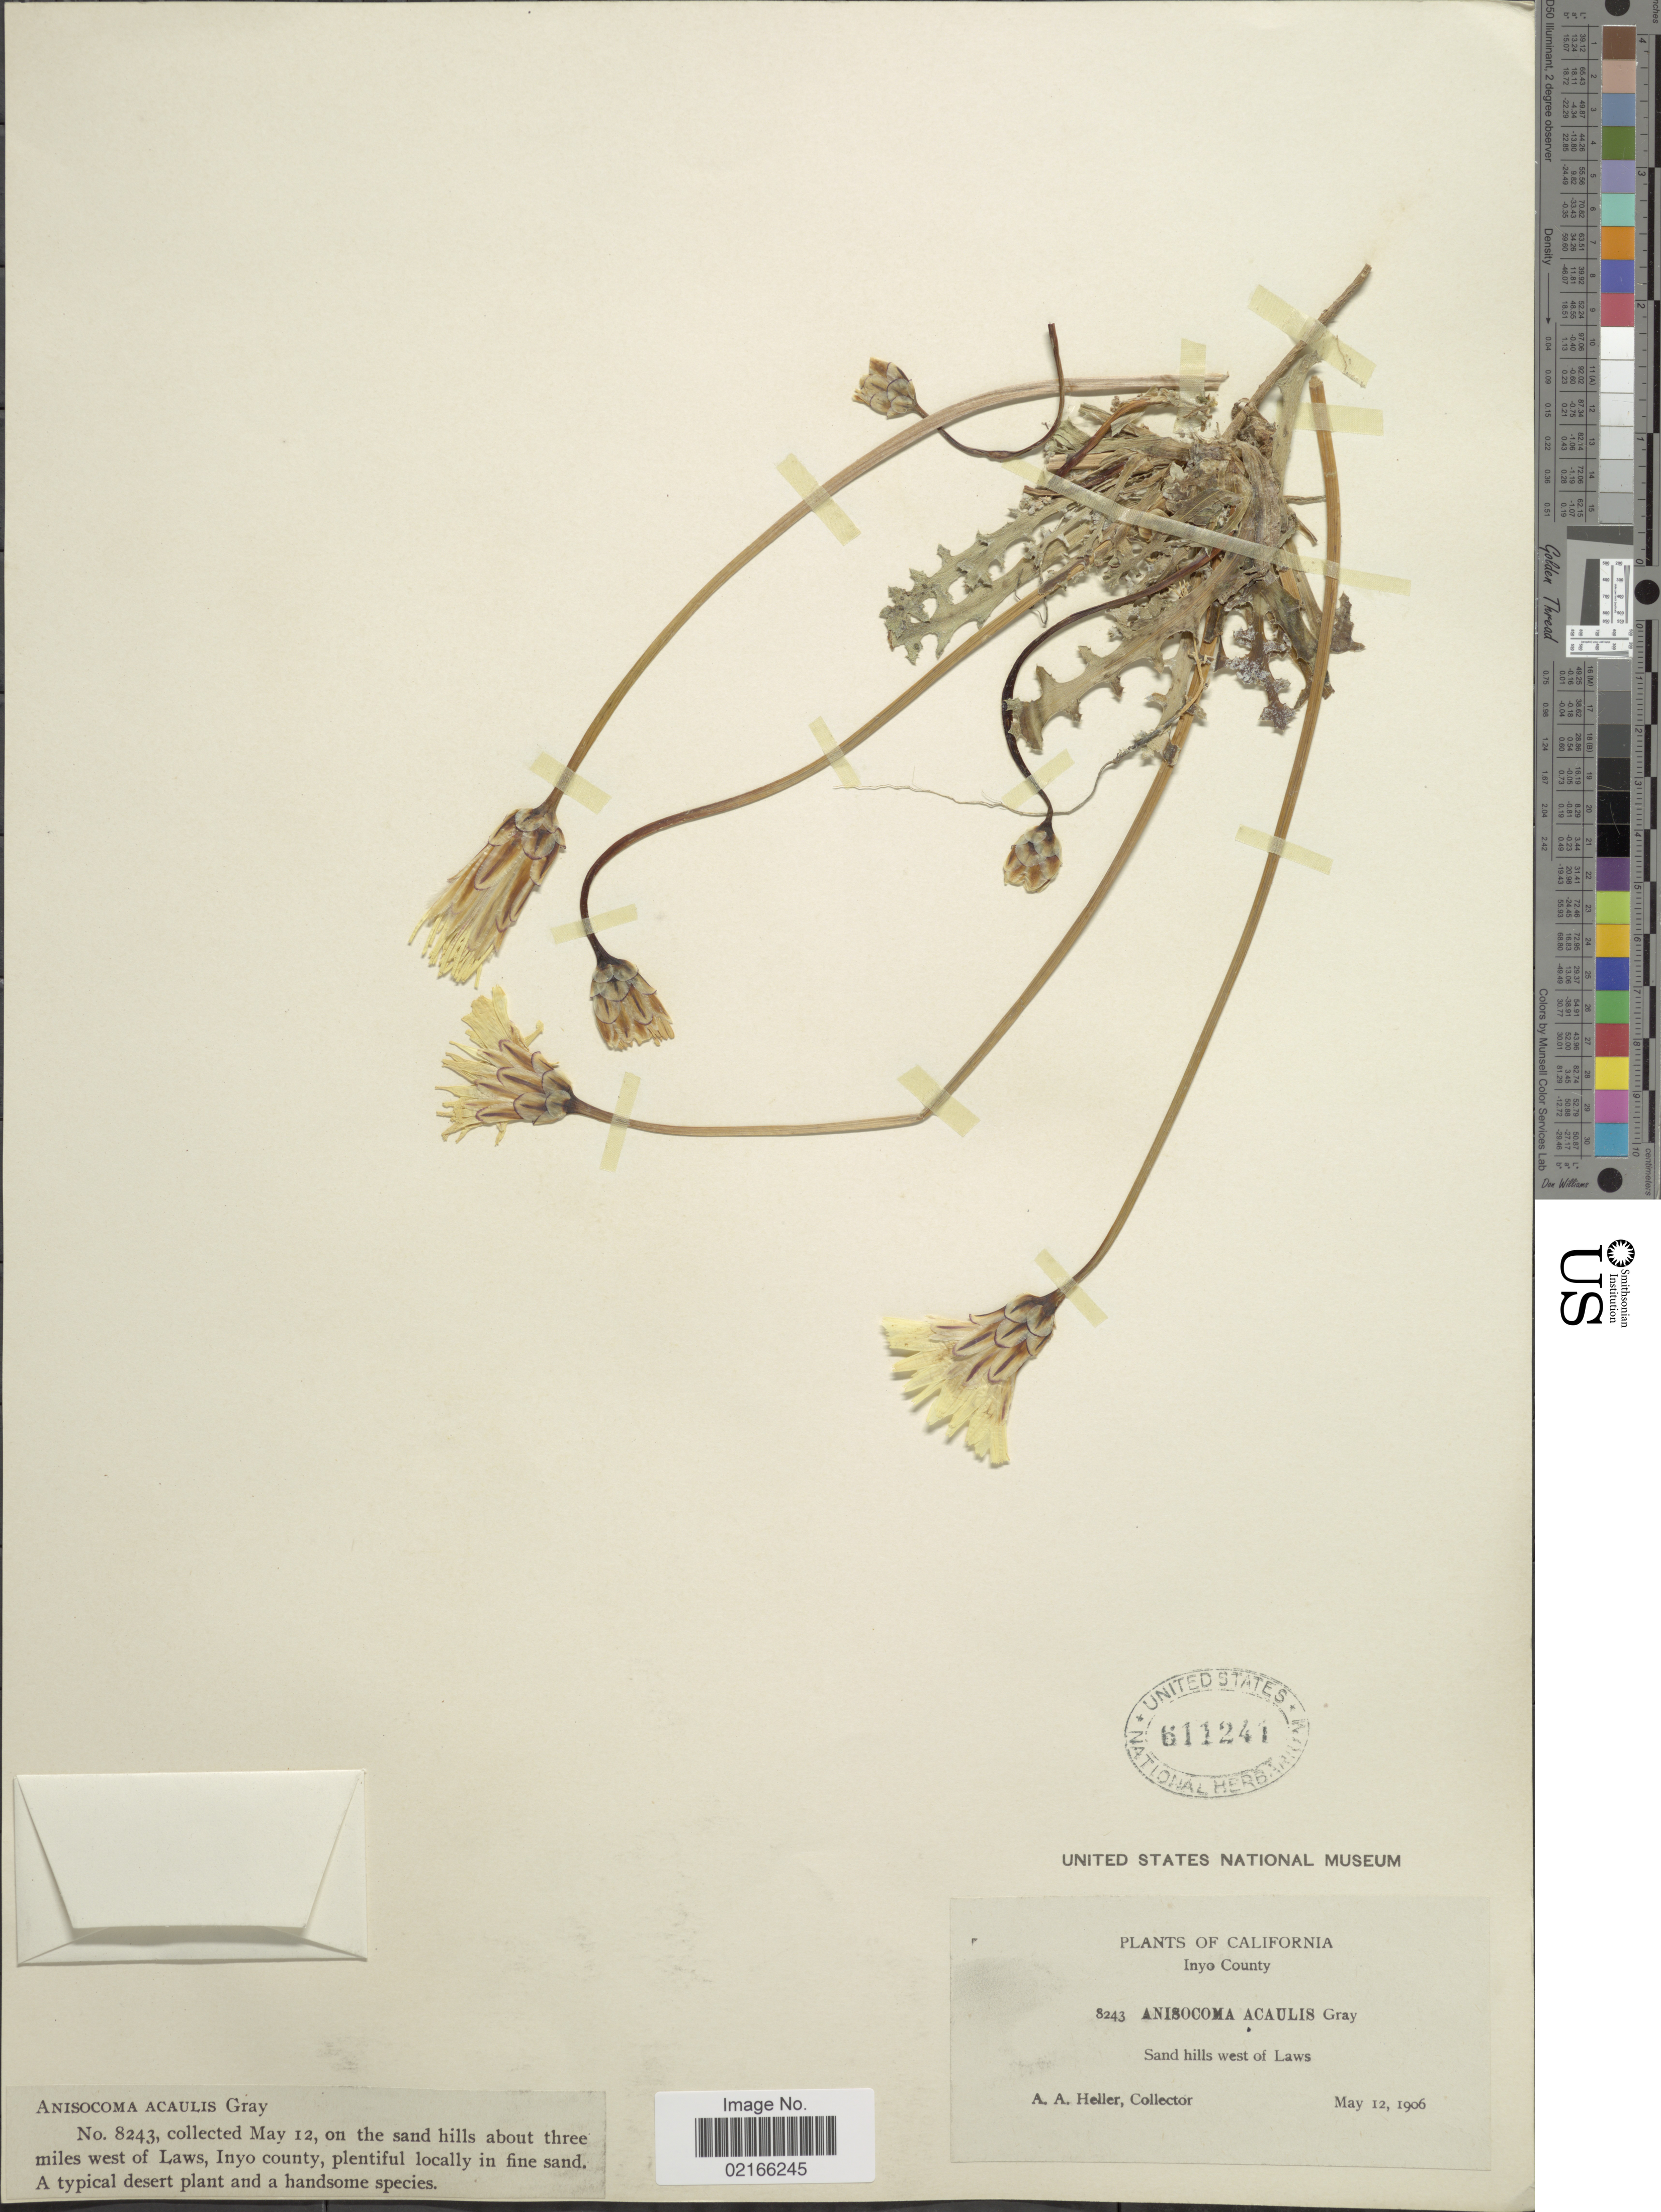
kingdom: Plantae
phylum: Tracheophyta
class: Magnoliopsida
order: Asterales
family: Asteraceae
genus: Anisocoma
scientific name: Anisocoma acaulis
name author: Torr. & A. Gray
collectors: A. A. Heller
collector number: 8243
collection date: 1906-05-12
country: United States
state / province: California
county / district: Inyo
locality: Inyo County. three miles west of Laws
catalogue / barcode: US 611241